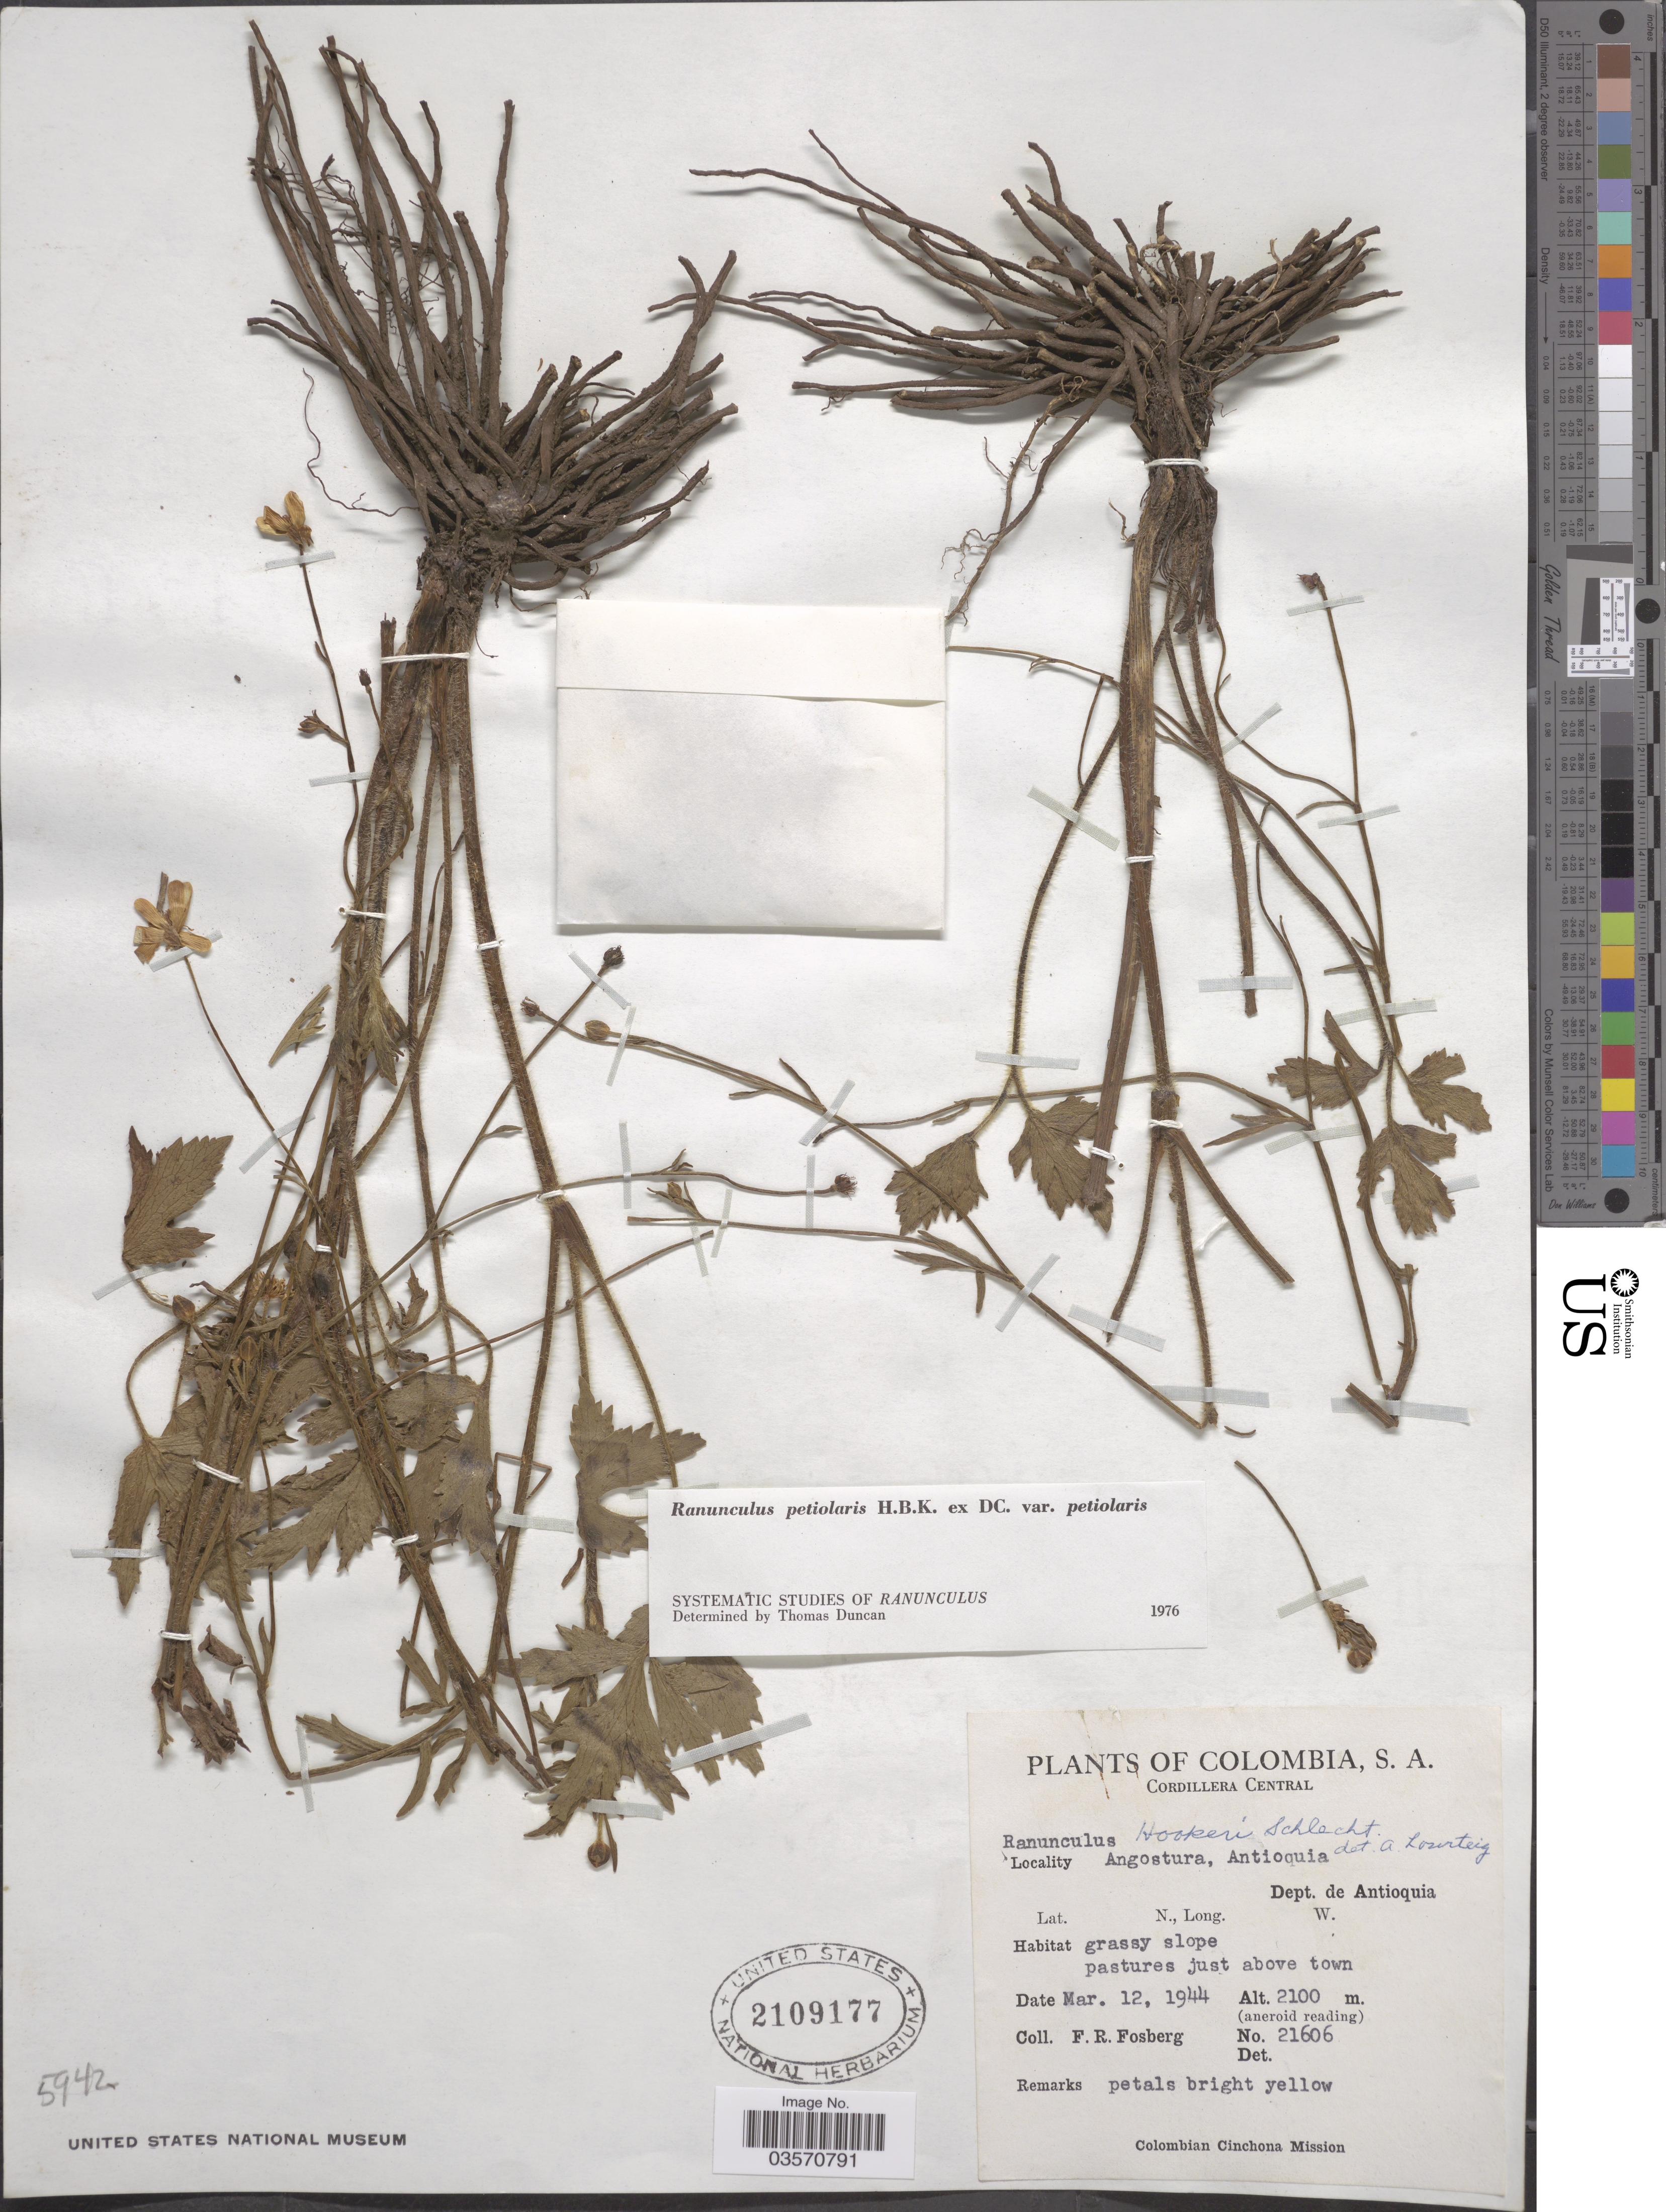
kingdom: Plantae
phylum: Tracheophyta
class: Magnoliopsida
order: Ranunculales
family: Ranunculaceae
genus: Ranunculus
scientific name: Ranunculus petiolaris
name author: Kunth ex DC.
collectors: F. R. Fosberg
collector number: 21606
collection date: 1944-03-12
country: Colombia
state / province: Antioquia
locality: Cordillera Central. Angostura. Dept. de Antioquia.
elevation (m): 2100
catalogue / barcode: US 2109177